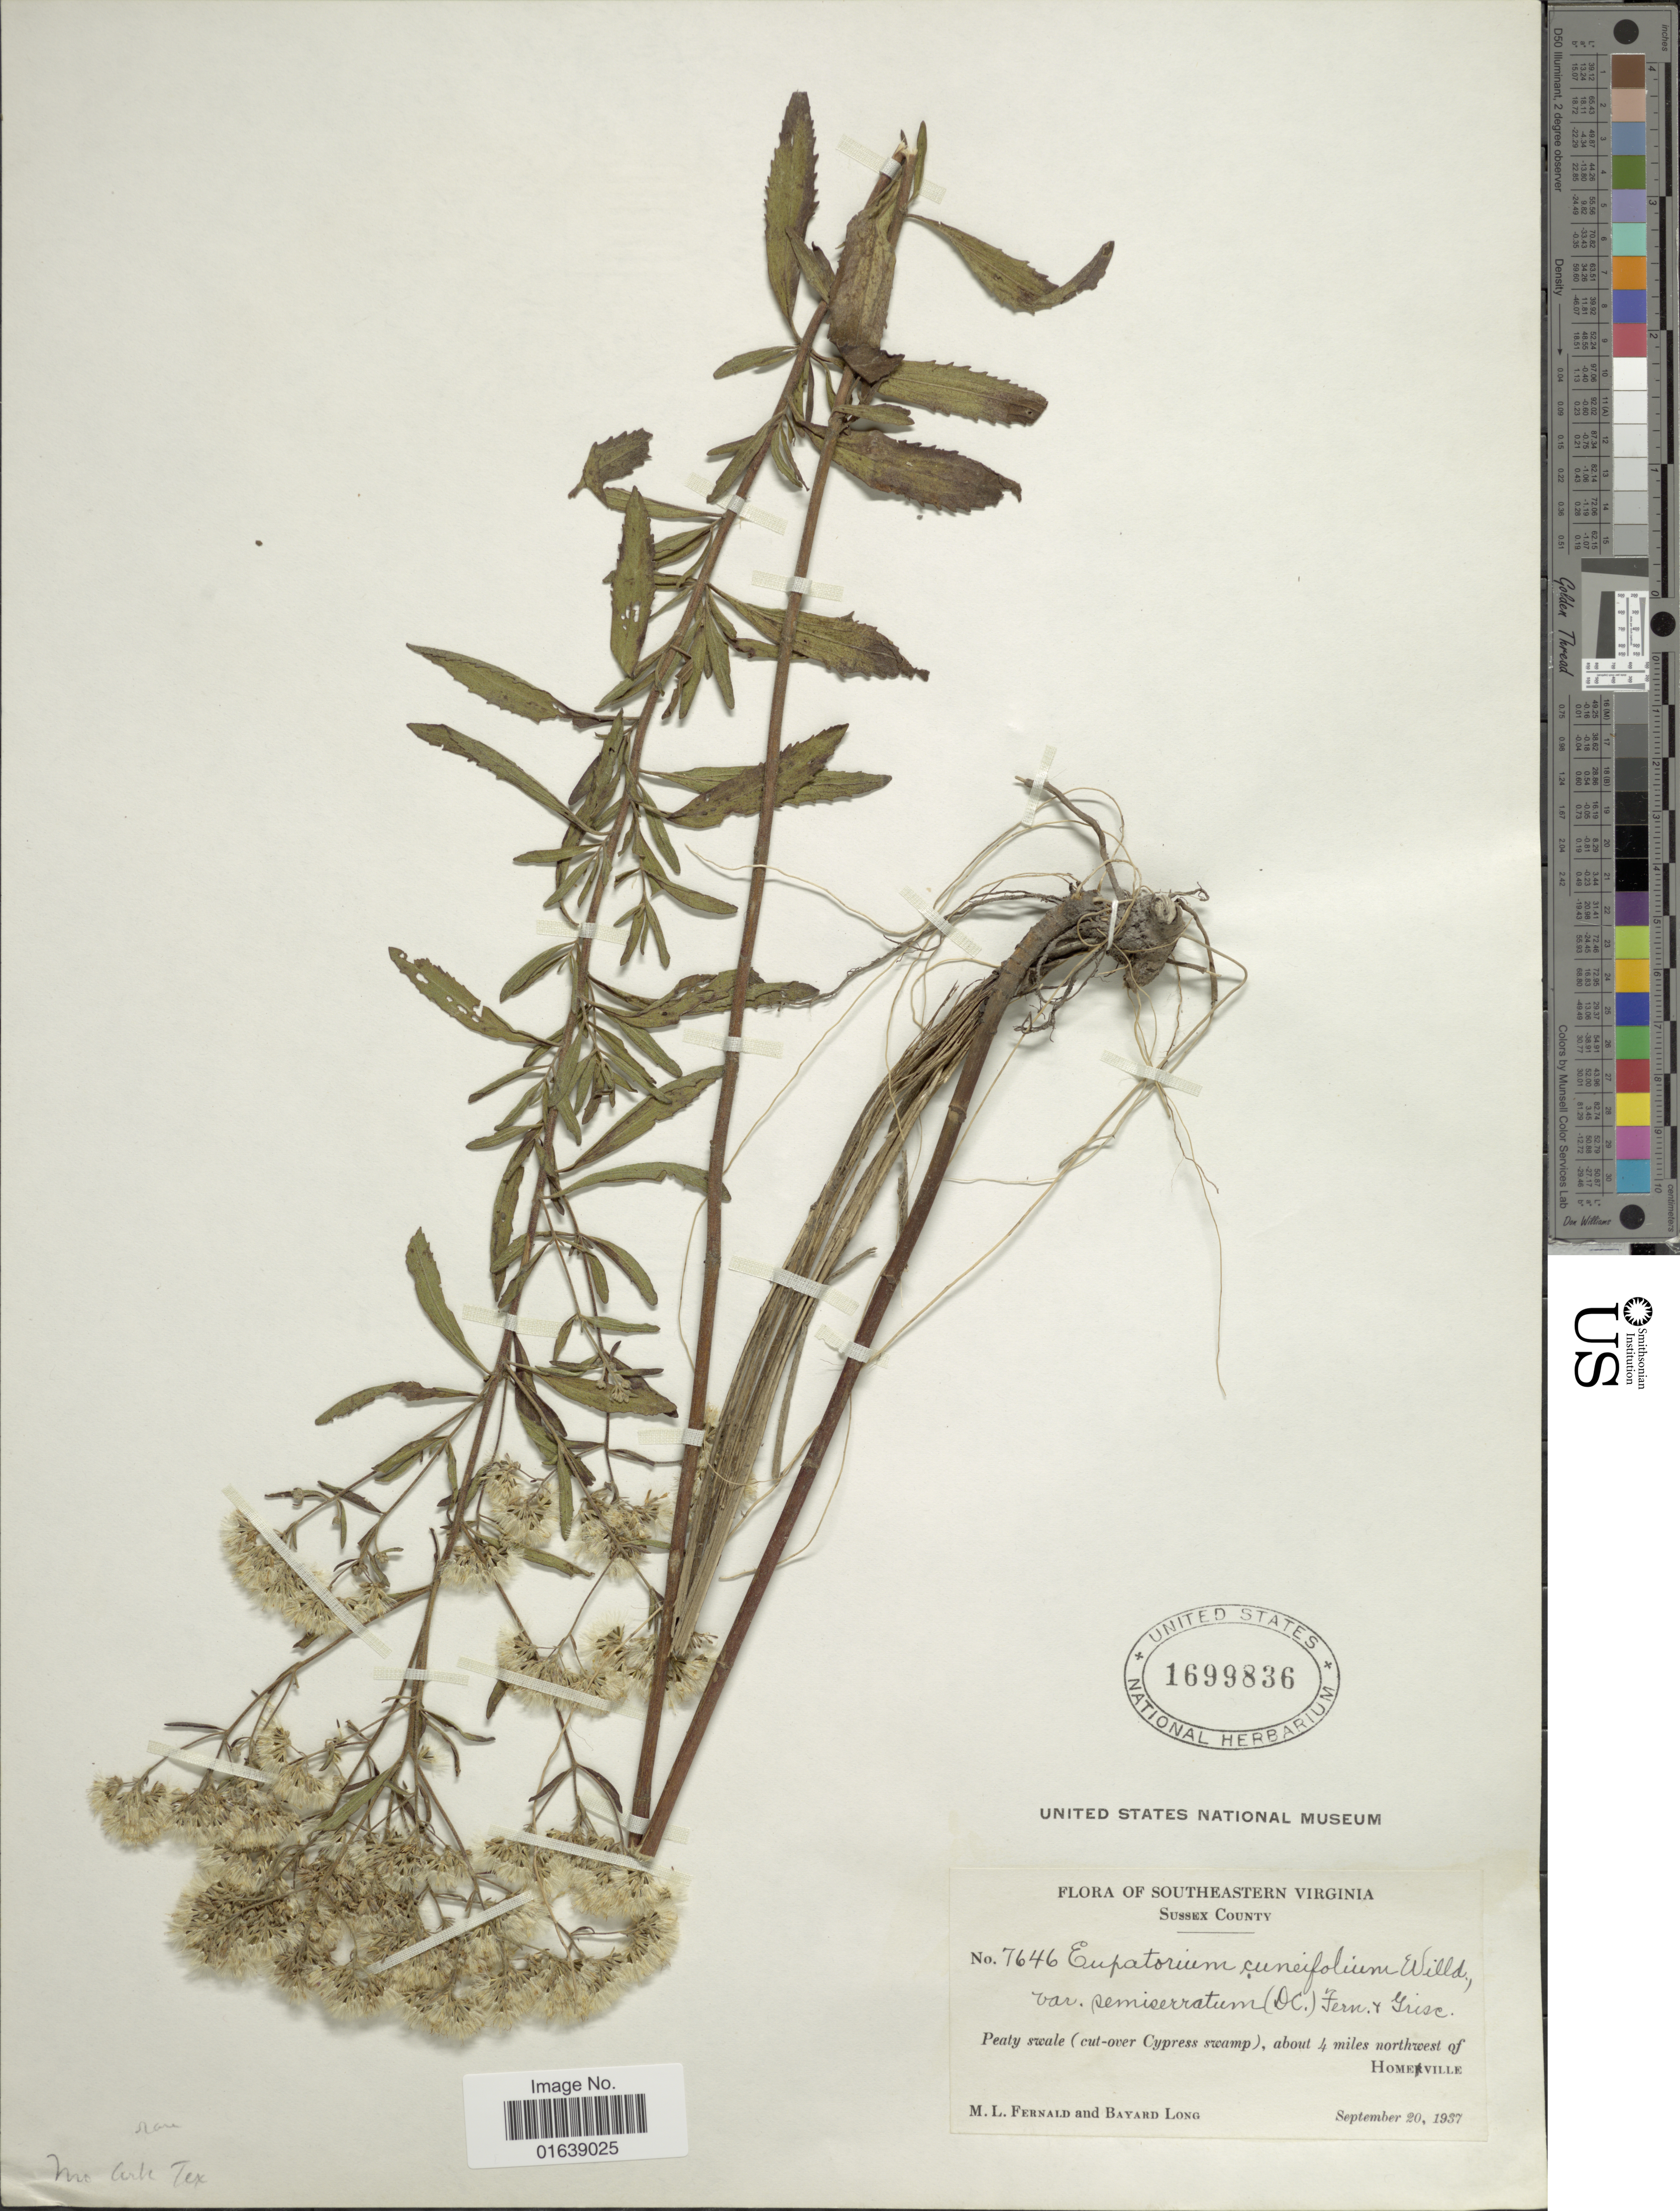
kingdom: Plantae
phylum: Tracheophyta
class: Magnoliopsida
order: Asterales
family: Asteraceae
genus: Eupatorium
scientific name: Eupatorium cuneifolium var. semiserratum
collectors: M. L. Fernald & B. H. Long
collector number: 7646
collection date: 1937-09-20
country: United States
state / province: Virginia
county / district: Sussex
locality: Virginia. Sussex County. Peaty swale (cut-over Cypress swamp), about 4 miles northwest of Homeville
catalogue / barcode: US 1699836